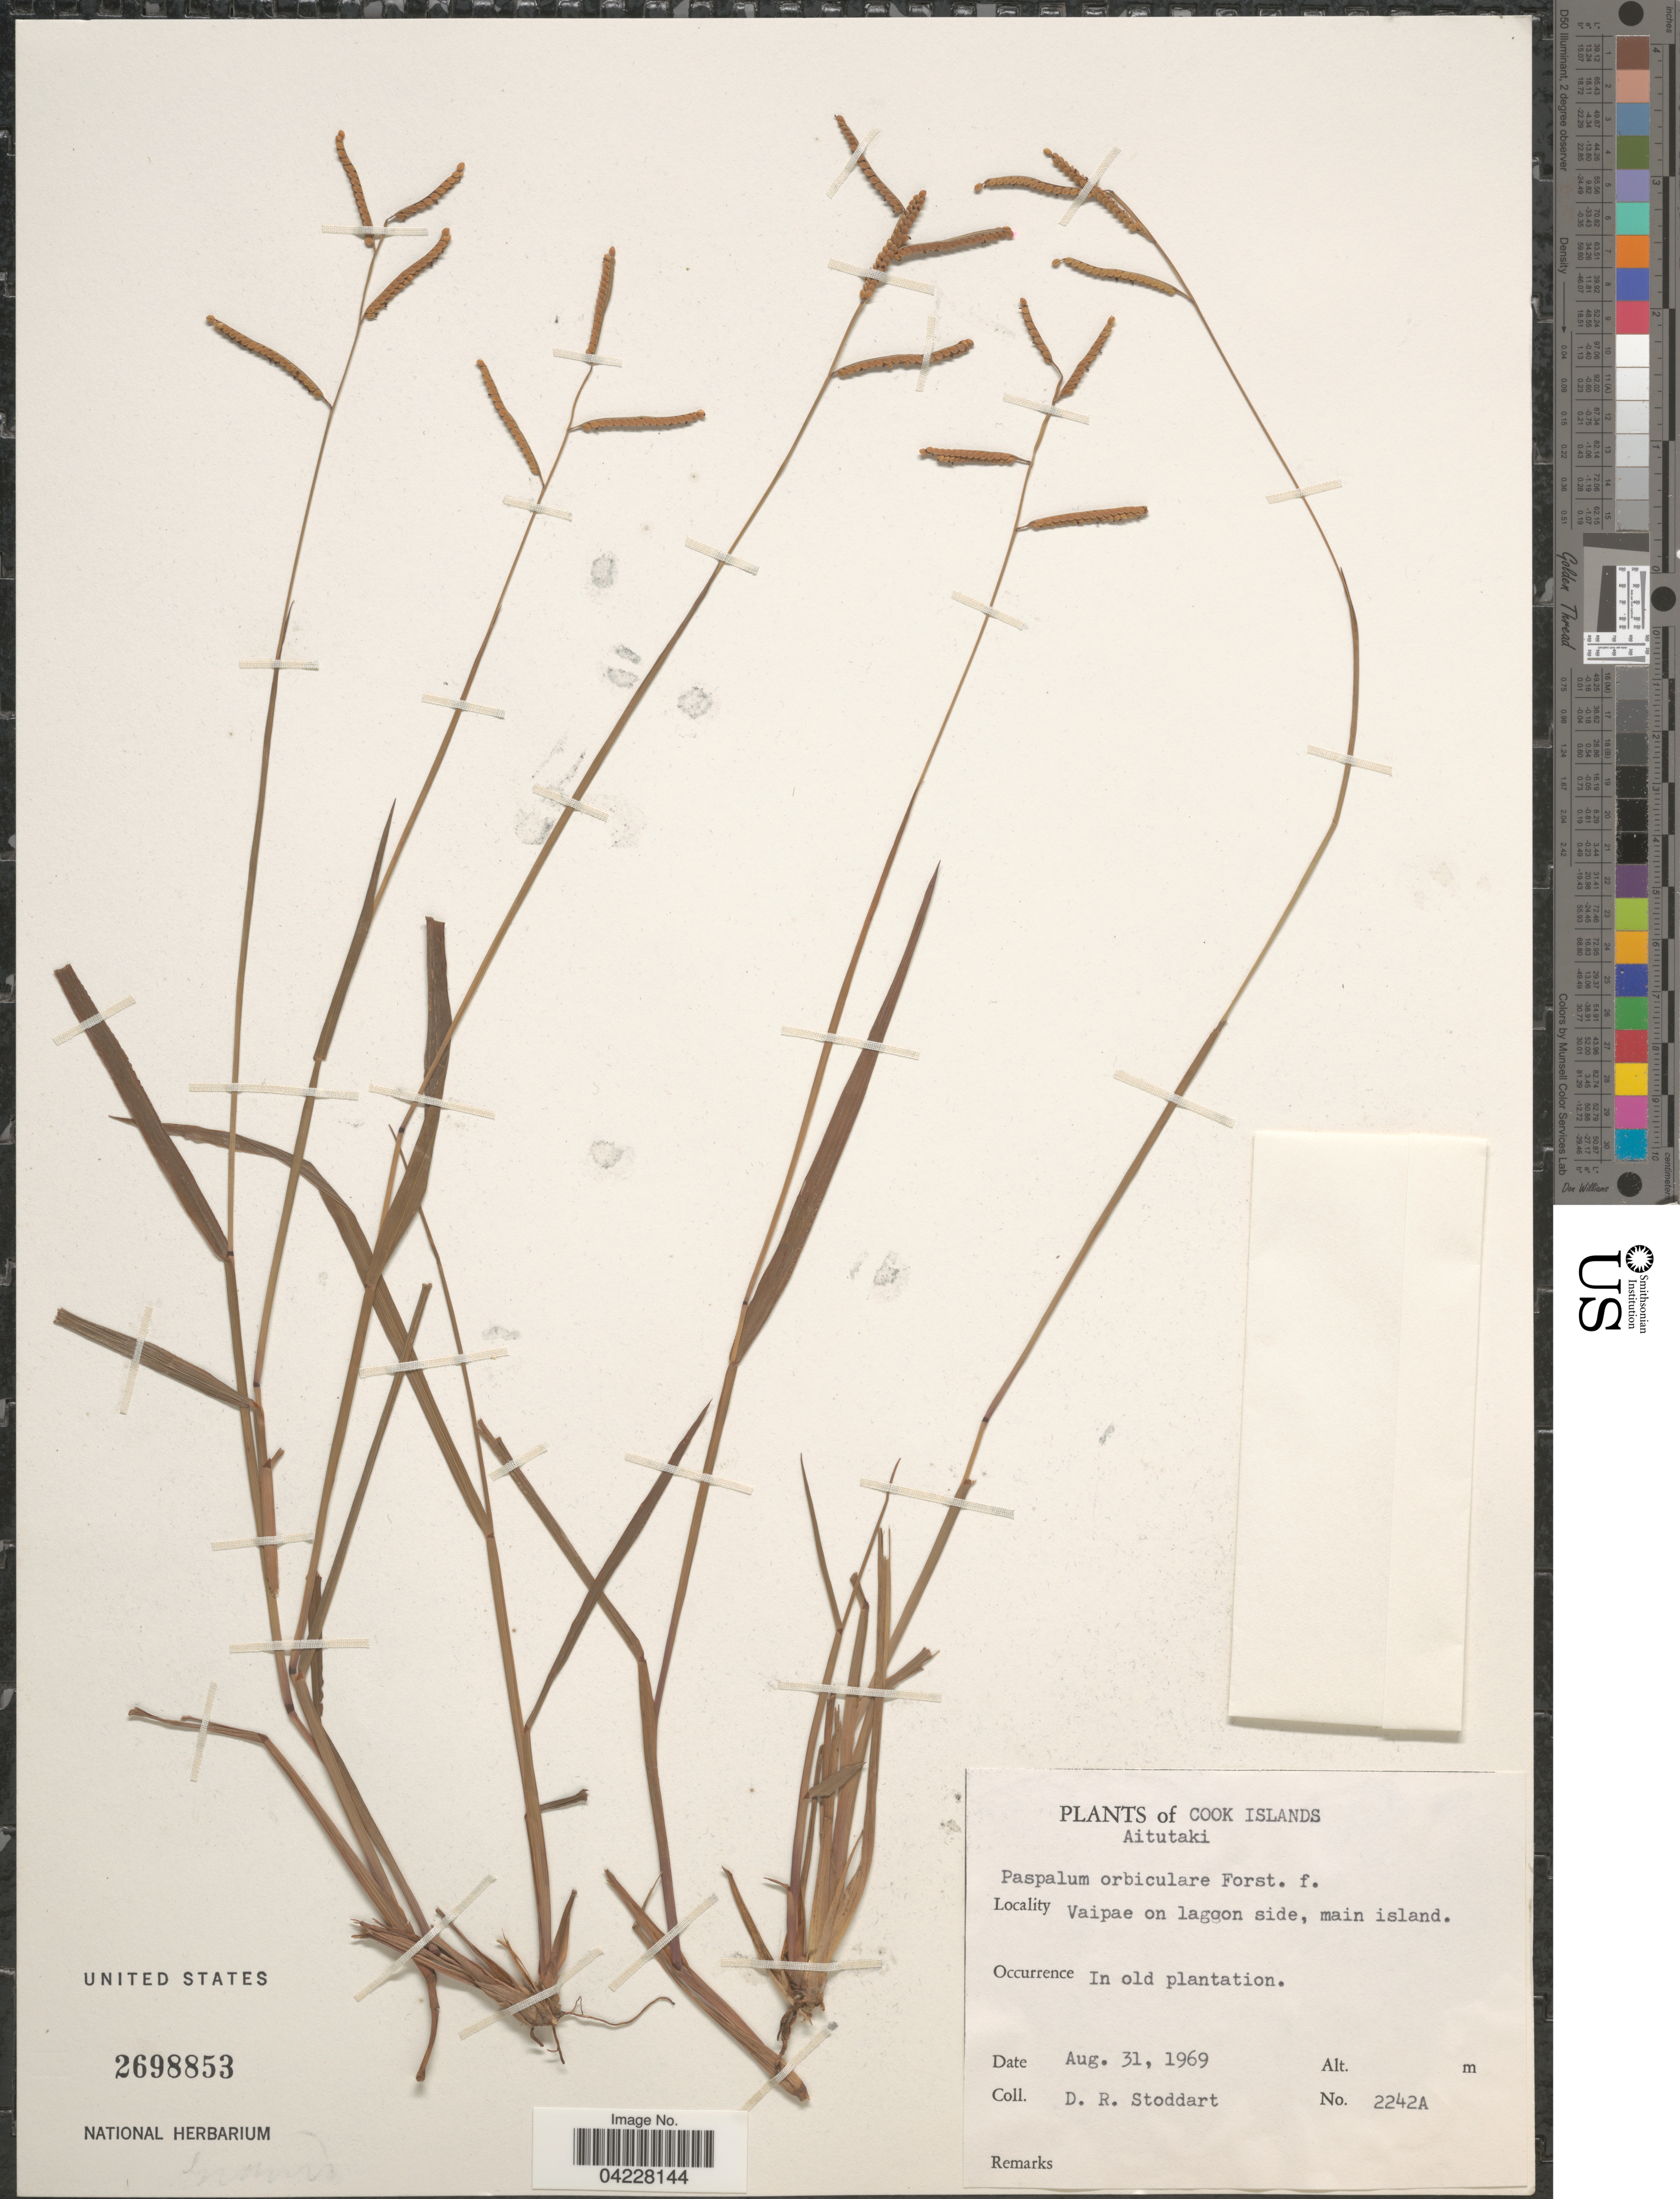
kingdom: Plantae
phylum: Tracheophyta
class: Liliopsida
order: Poales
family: Poaceae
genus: Paspalum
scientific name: Paspalum orbiculare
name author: G. Forst.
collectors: D. R. Stoddart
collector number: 2242A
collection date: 1969-08-31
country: Cook Islands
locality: Cook Islands. Aitutaki. Vaipae on lagoon side, main island.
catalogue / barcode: US 2698853